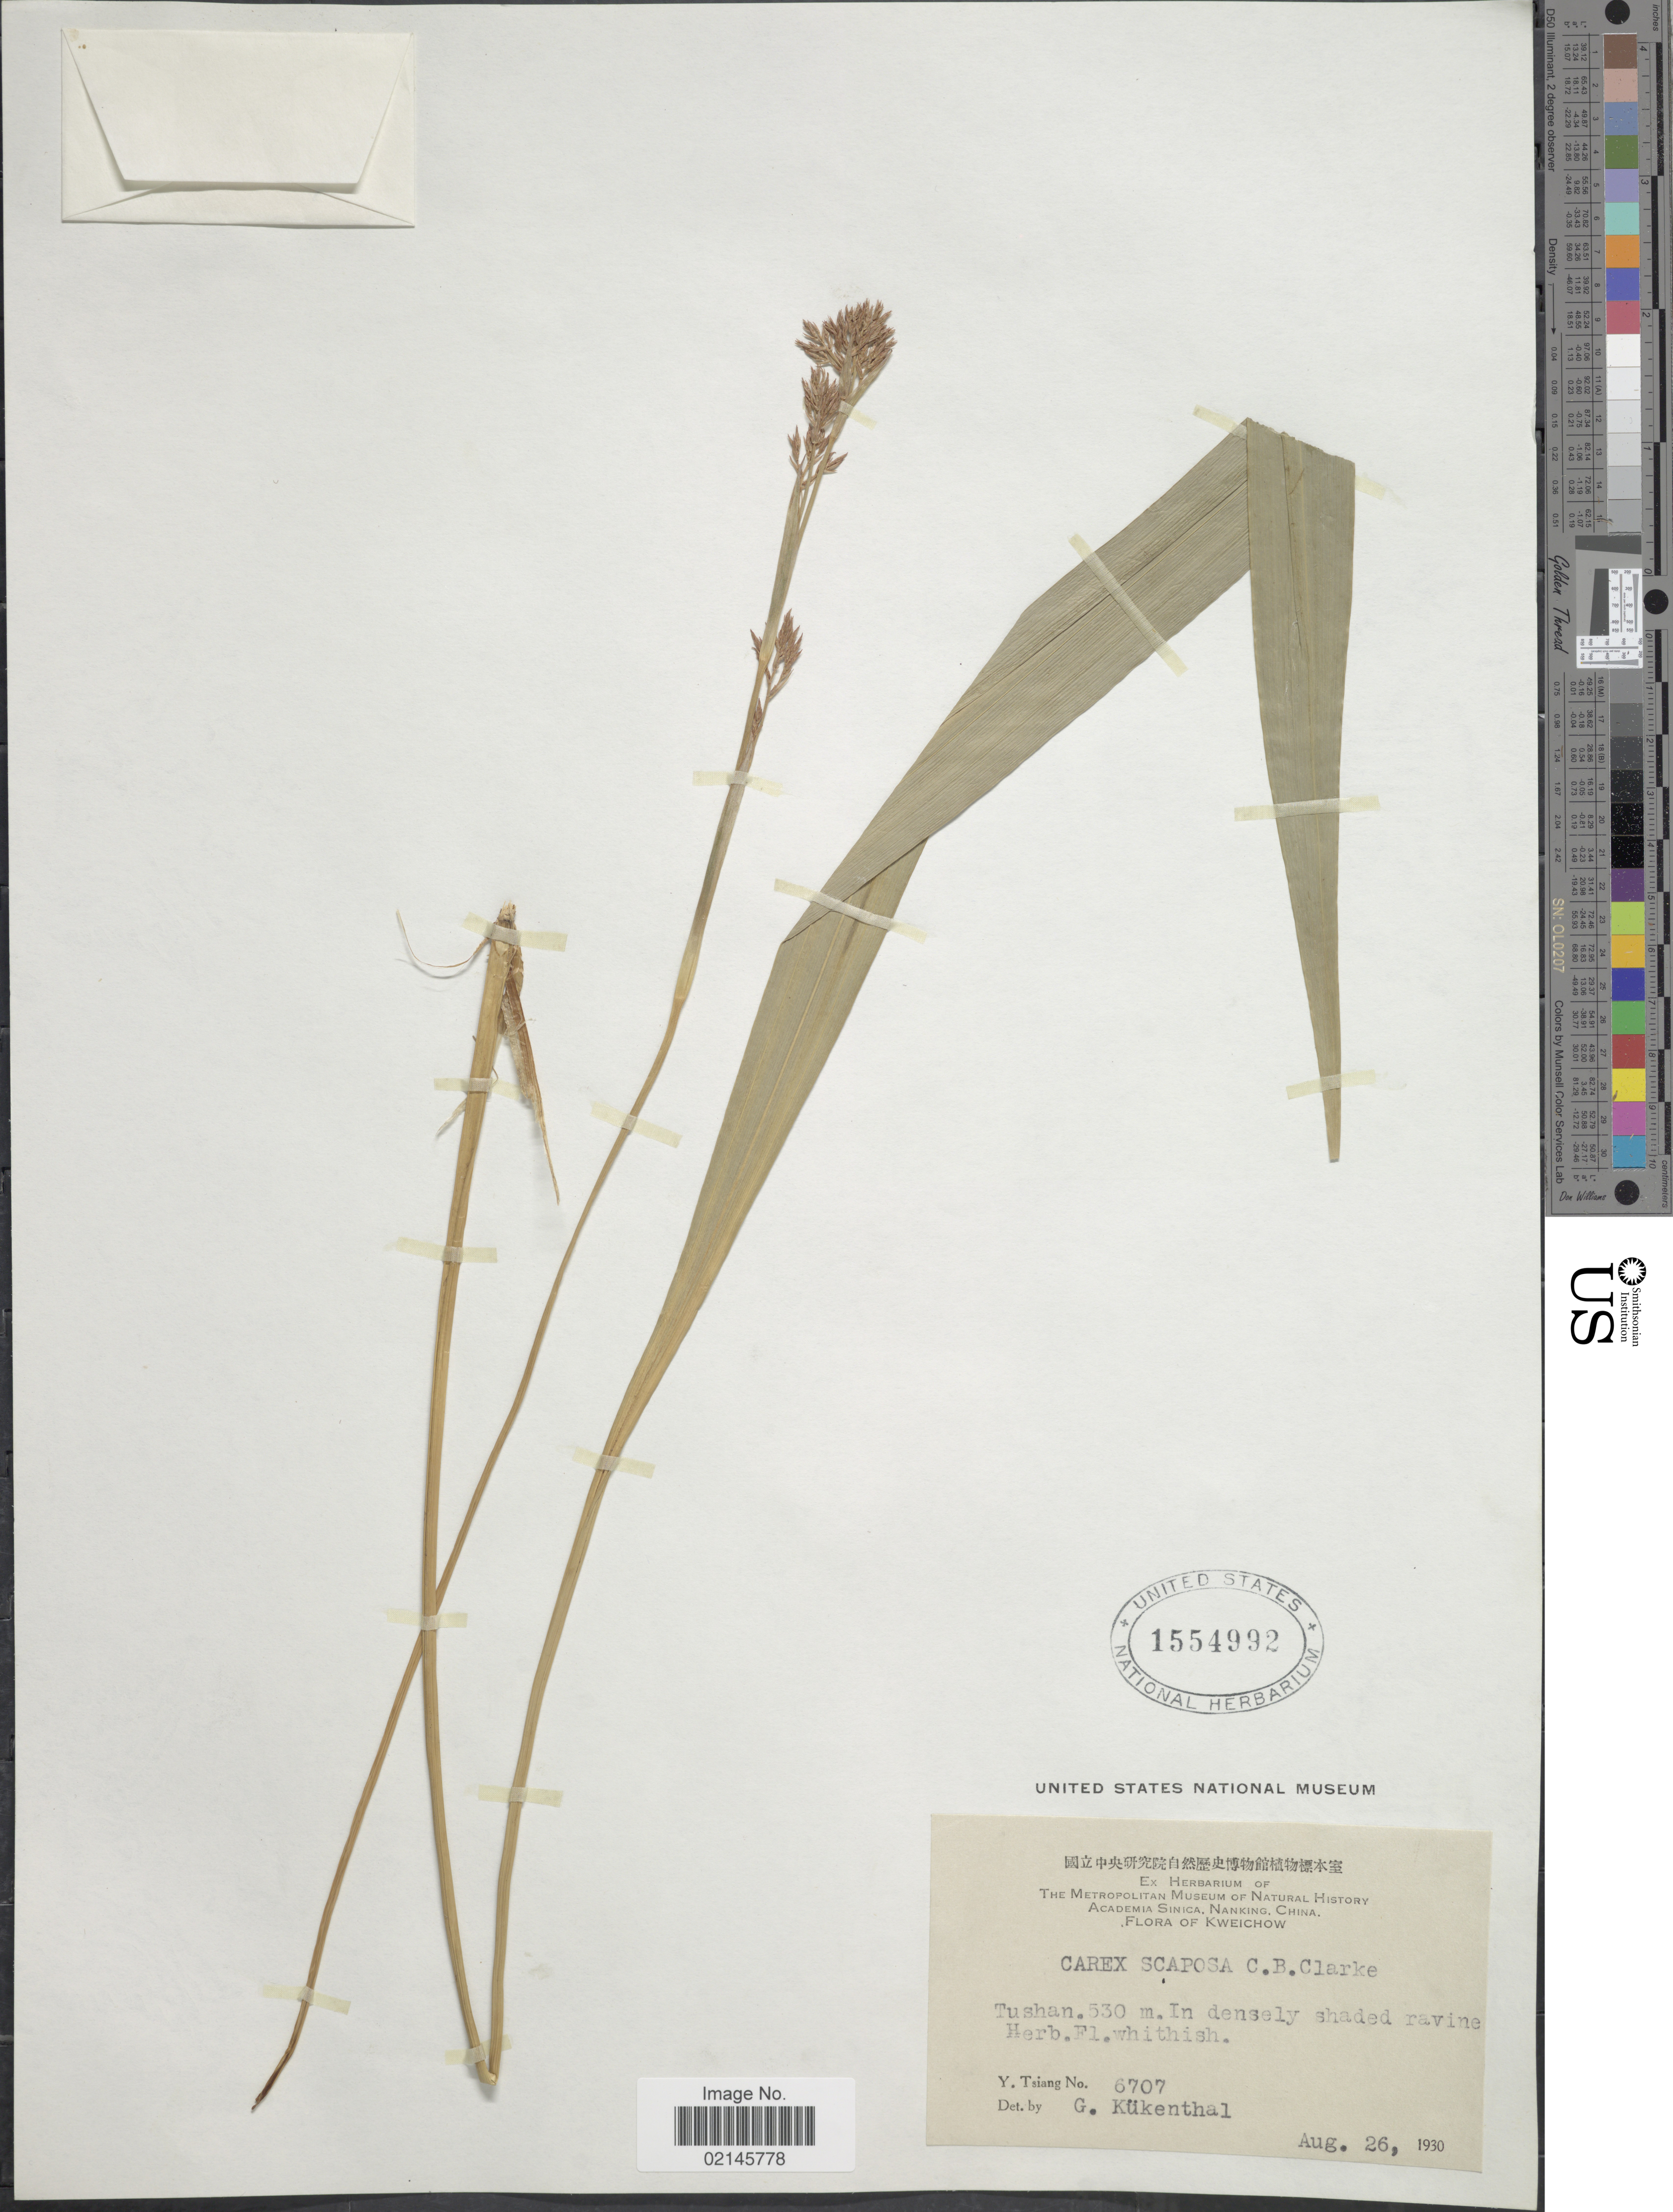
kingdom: Plantae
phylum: Tracheophyta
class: Liliopsida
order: Poales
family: Cyperaceae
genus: Carex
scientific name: Carex scaposa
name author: C.B. Clarke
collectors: Y. Tsiang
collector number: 6707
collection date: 1930-08-26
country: China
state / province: Guizhou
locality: Kweichow, Tushan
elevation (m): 530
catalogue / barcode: US 1554992